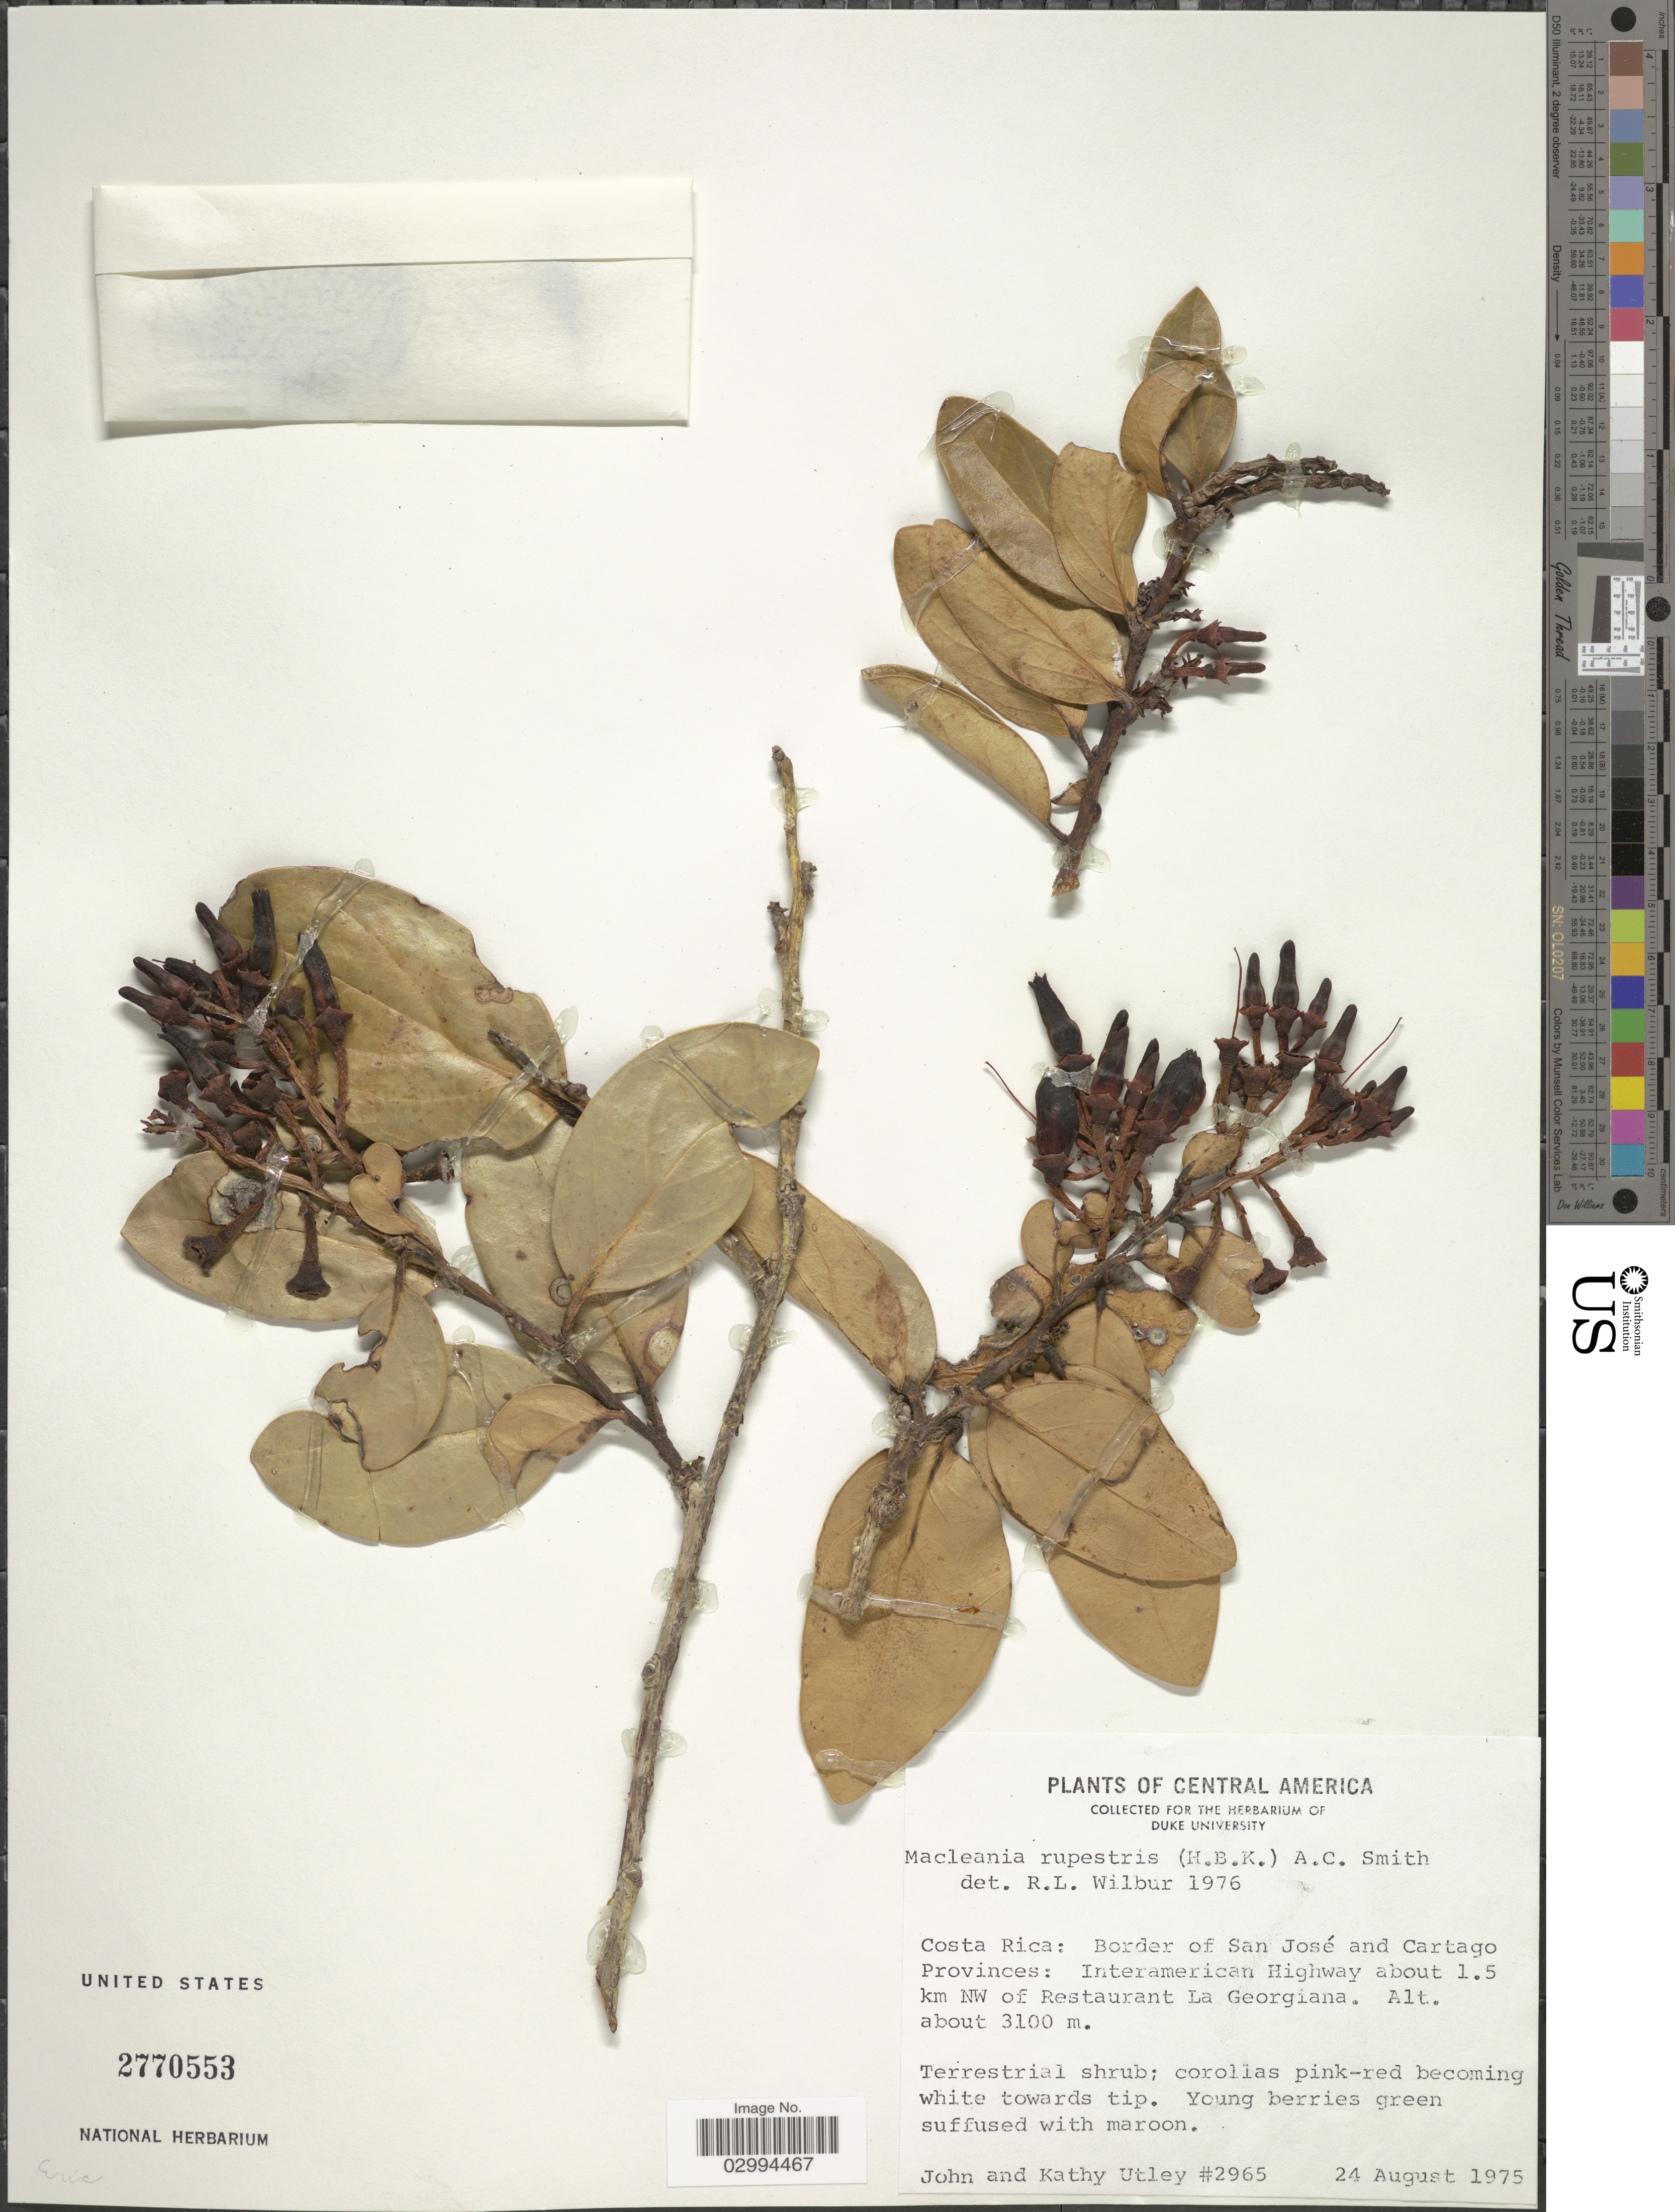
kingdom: Plantae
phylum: Tracheophyta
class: Magnoliopsida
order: Ericales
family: Ericaceae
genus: Macleania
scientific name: Macleania rupestris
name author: (Kunth) A.C. Sm.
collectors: J. F. Utley & K. Burt-Utley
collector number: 2965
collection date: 1975-08-24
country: Costa Rica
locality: Border of San José and Cartago Provinces: Interamerican Highway about 1.5 km NW of Restaurant La Georgiana.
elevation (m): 3100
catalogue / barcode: US 2770553